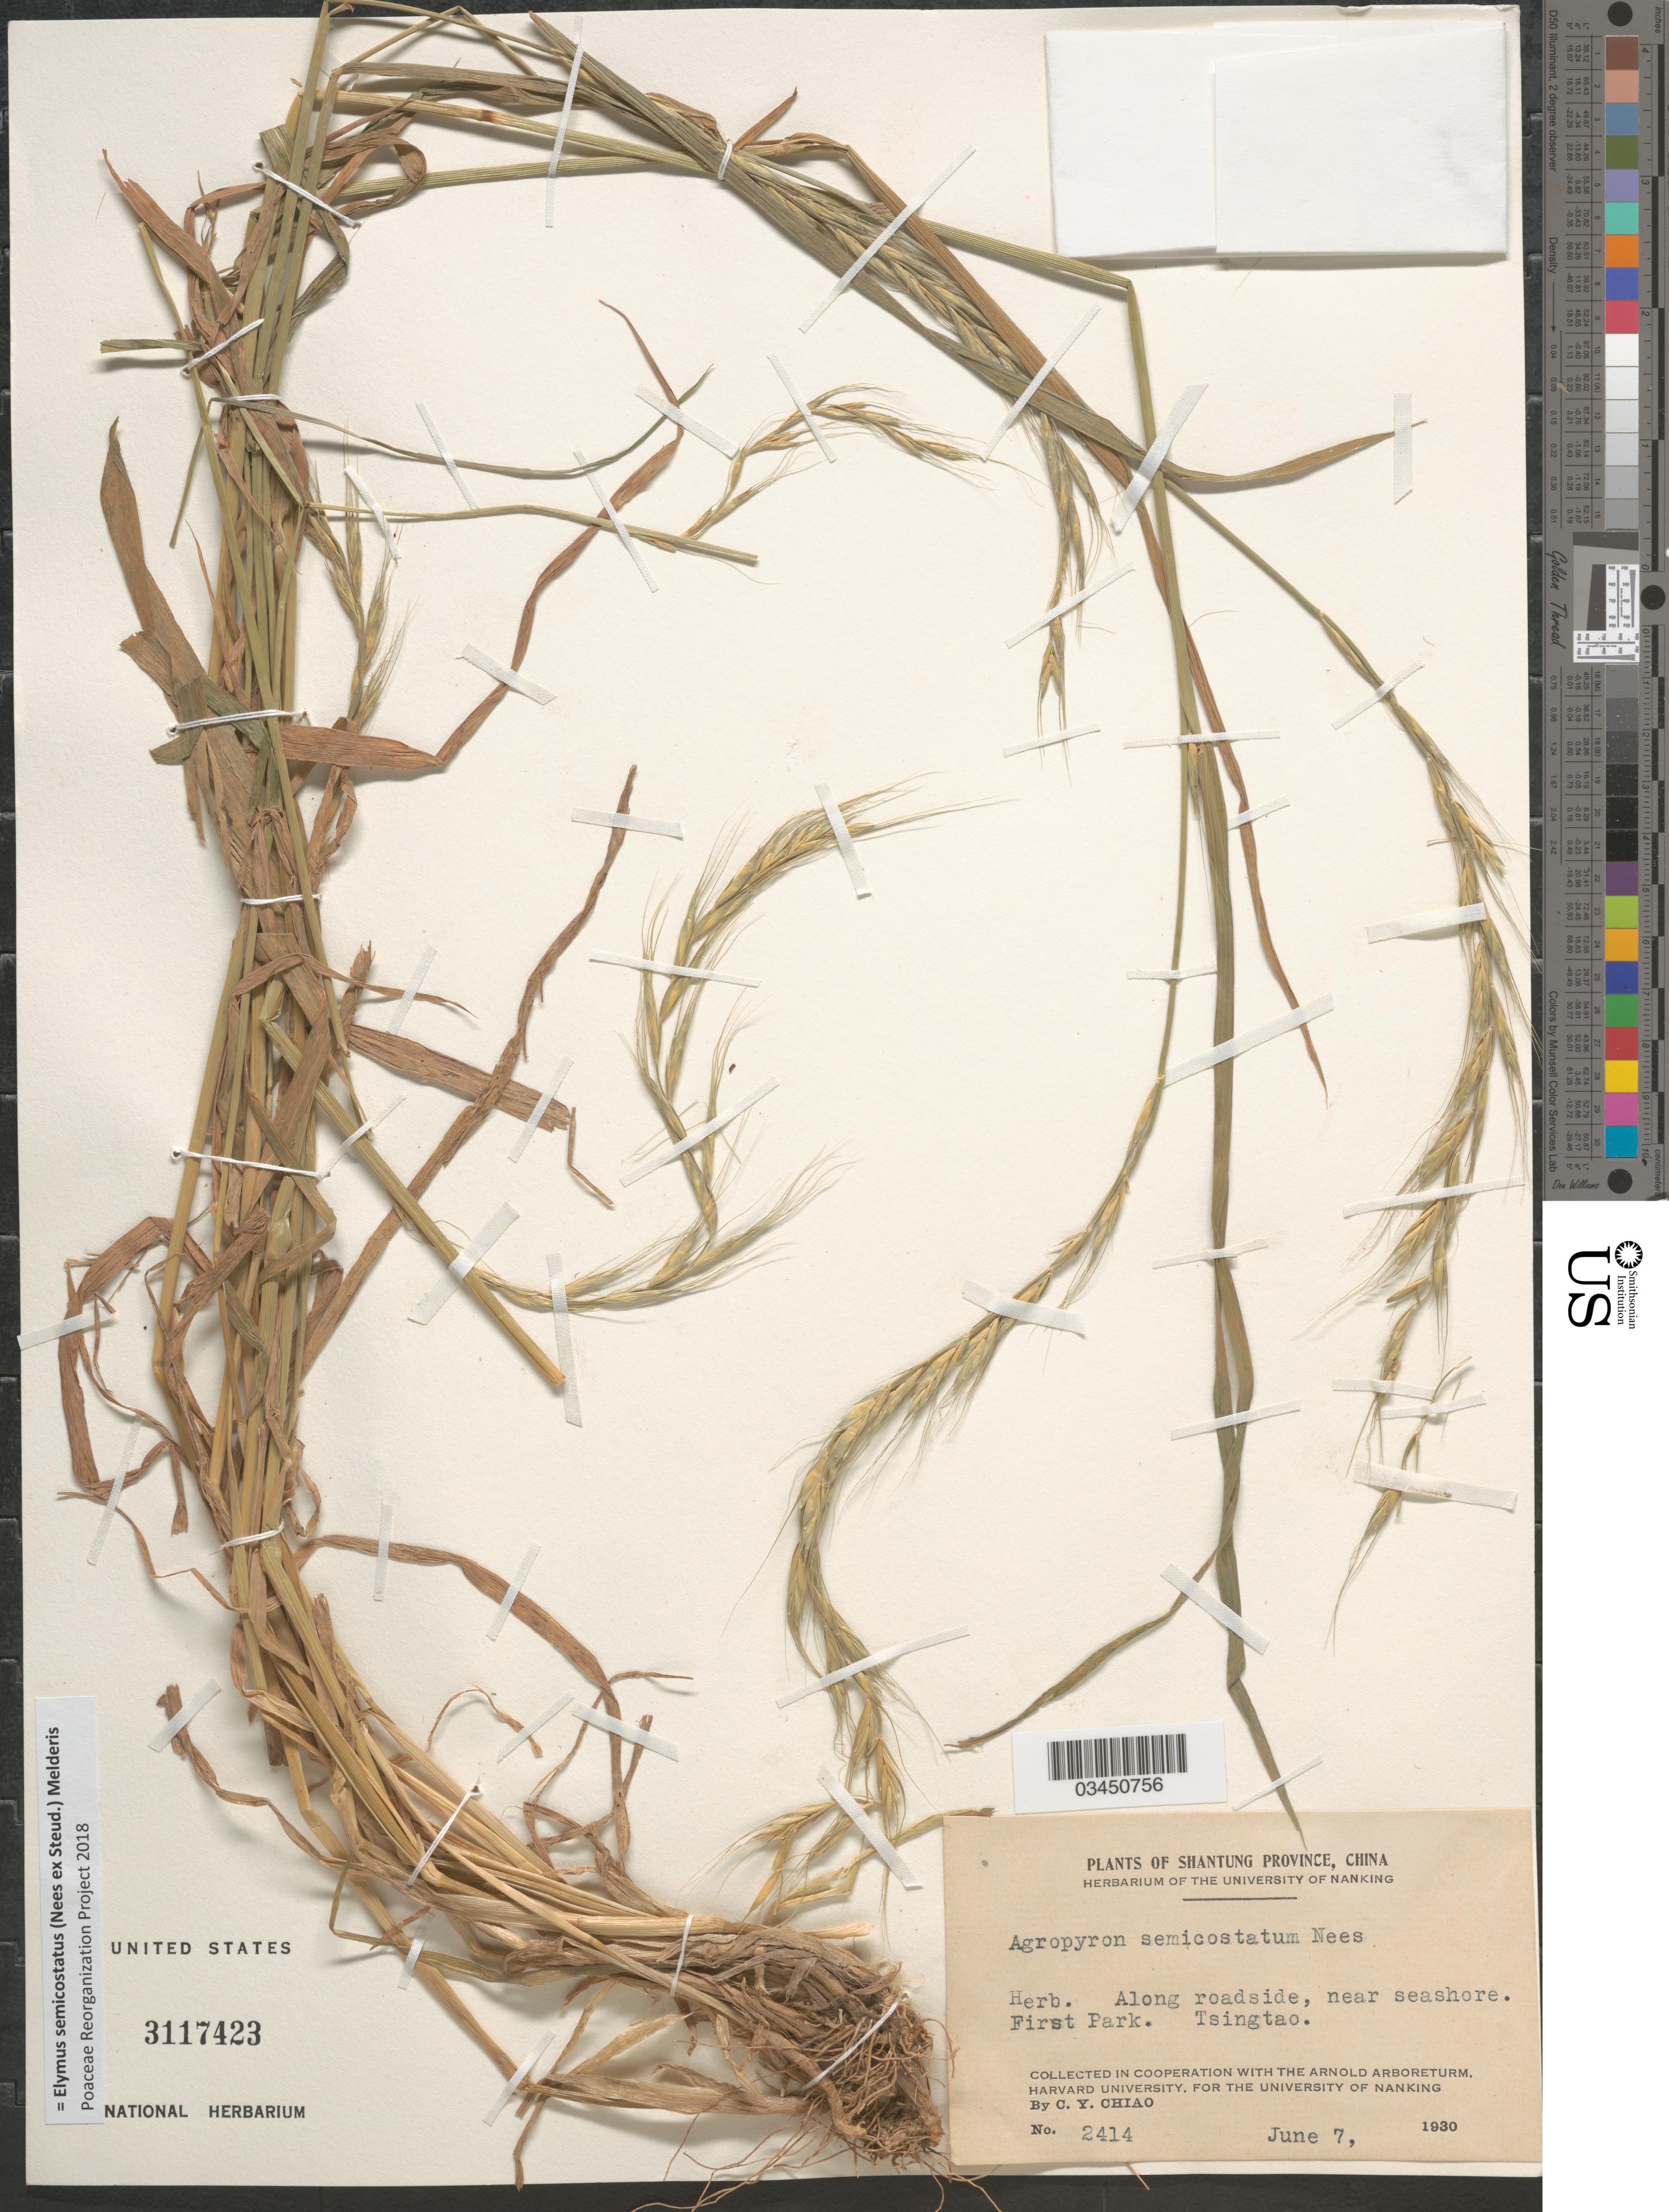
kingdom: Plantae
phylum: Tracheophyta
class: Liliopsida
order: Poales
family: Poaceae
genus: Elymus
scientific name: Elymus semicostatus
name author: (Nees ex Steud.) Melderis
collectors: C. Y. Chiao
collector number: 2414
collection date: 1930-06-07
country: China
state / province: Shandong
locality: Shantung Province. Along roadside, near seashore. First Park. Tsingtao.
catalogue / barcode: US 3117423